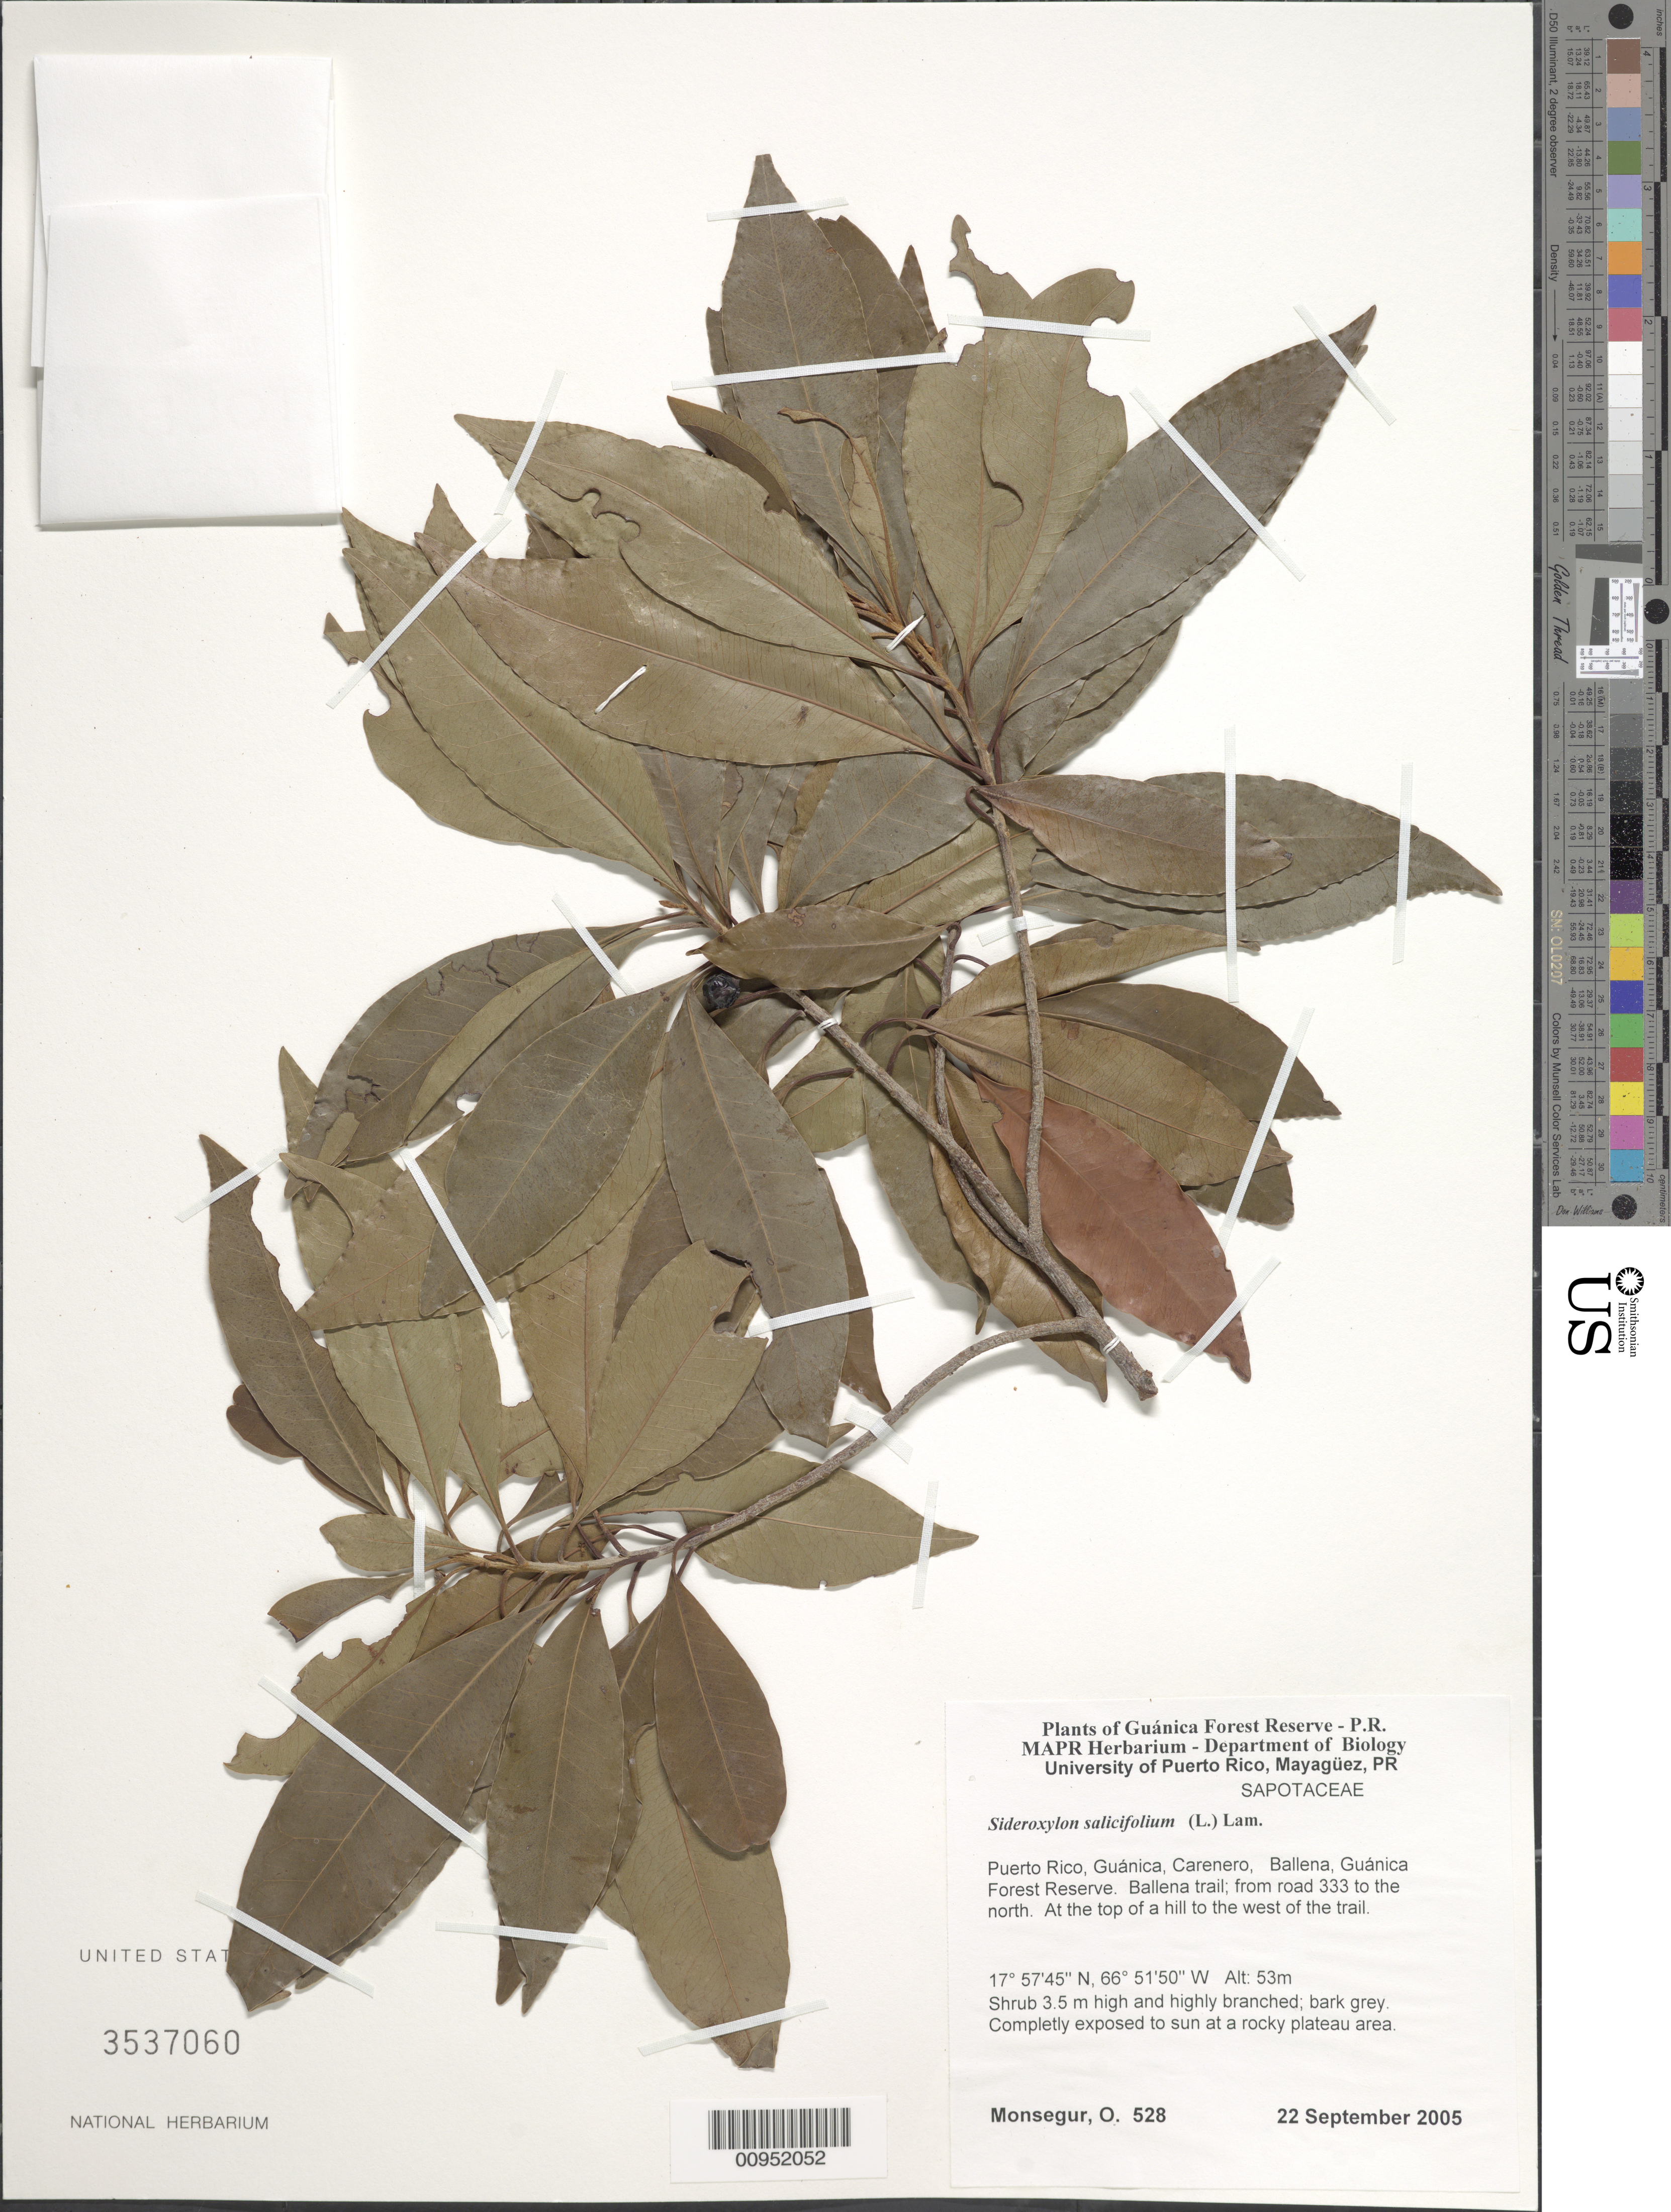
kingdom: Plantae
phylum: Tracheophyta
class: Magnoliopsida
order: Ericales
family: Sapotaceae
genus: Sideroxylon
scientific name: Sideroxylon salicifolium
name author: (L.) Lam.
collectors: O. Monsegur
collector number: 528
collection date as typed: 22 Sep 2005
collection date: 2005-09-22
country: Puerto Rico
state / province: Guánica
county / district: Carenero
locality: Guánica Forest Reserve. Ballena trail; from road 333 to the north. At the top of a hill to the west of the trail.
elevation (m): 53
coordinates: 17.57448, 66.51498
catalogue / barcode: US 3537060